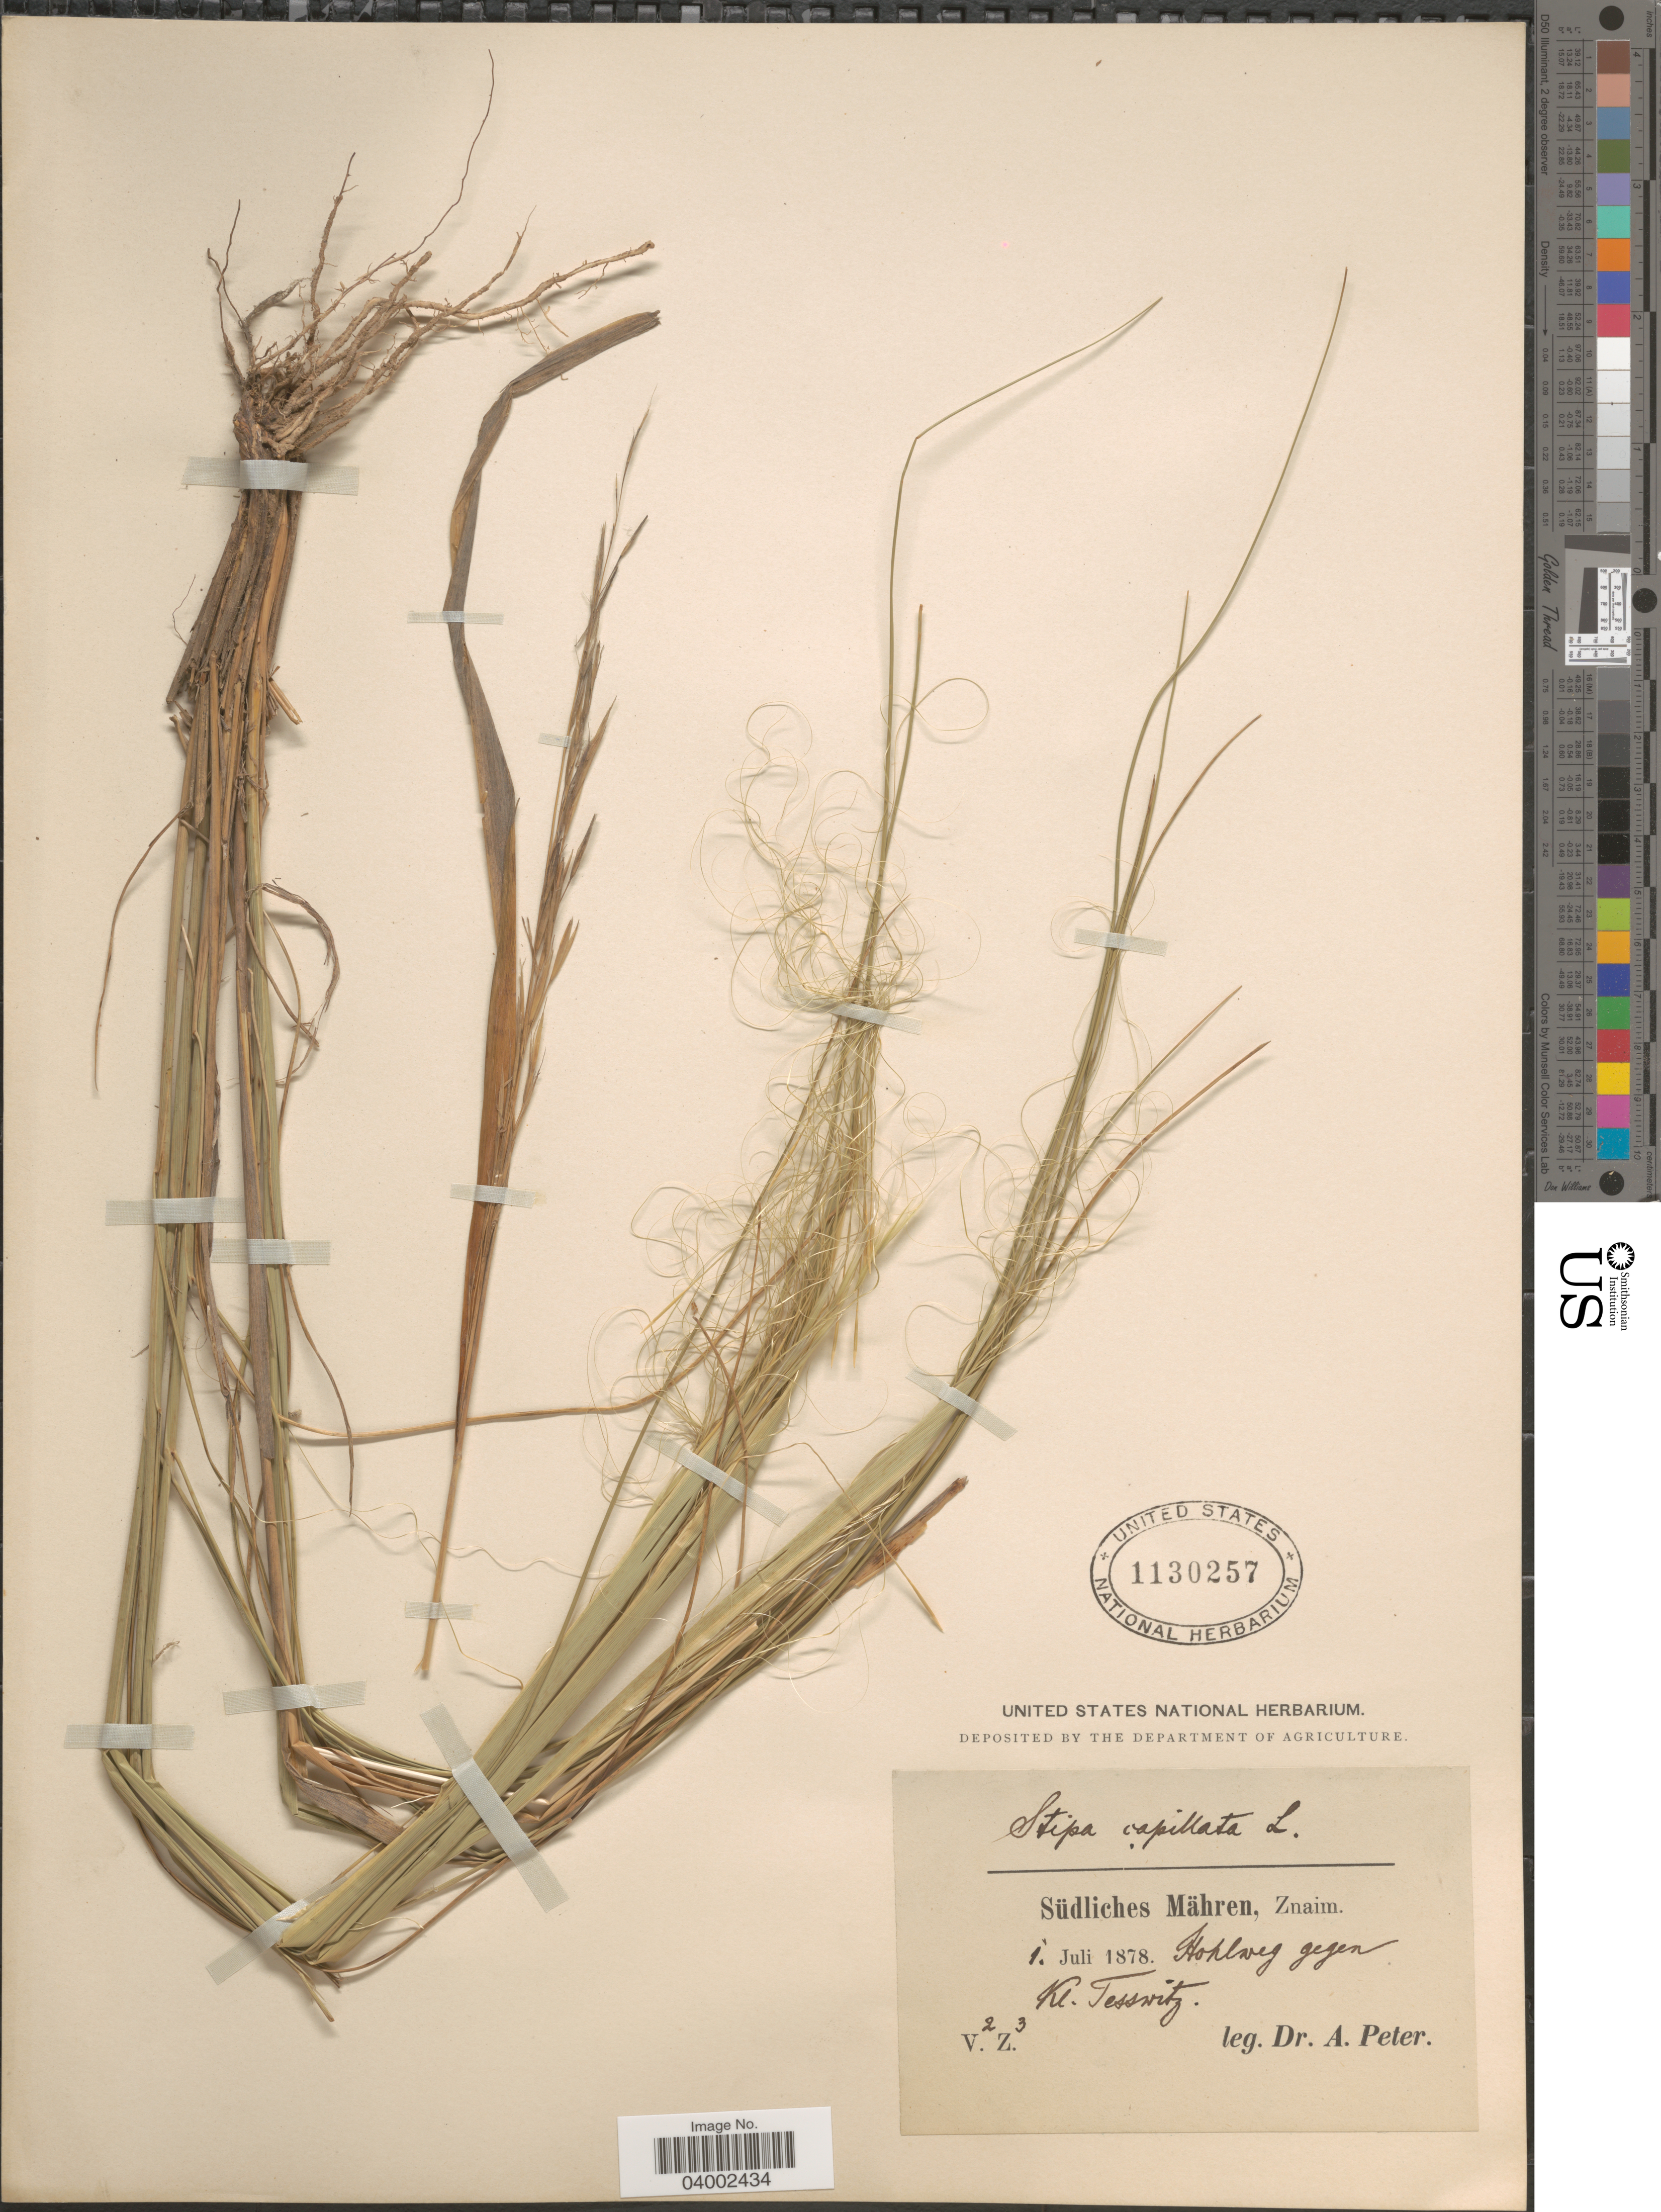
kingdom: Plantae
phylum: Tracheophyta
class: Liliopsida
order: Poales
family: Poaceae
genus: Stipa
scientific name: Stipa capillata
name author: L.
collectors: A. Peter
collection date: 1878-07-01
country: Czechia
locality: Südliches Mähren, Znaim. Hohlweg [interpreted] gegen Kl. Tesswitz.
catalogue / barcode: US 1130257